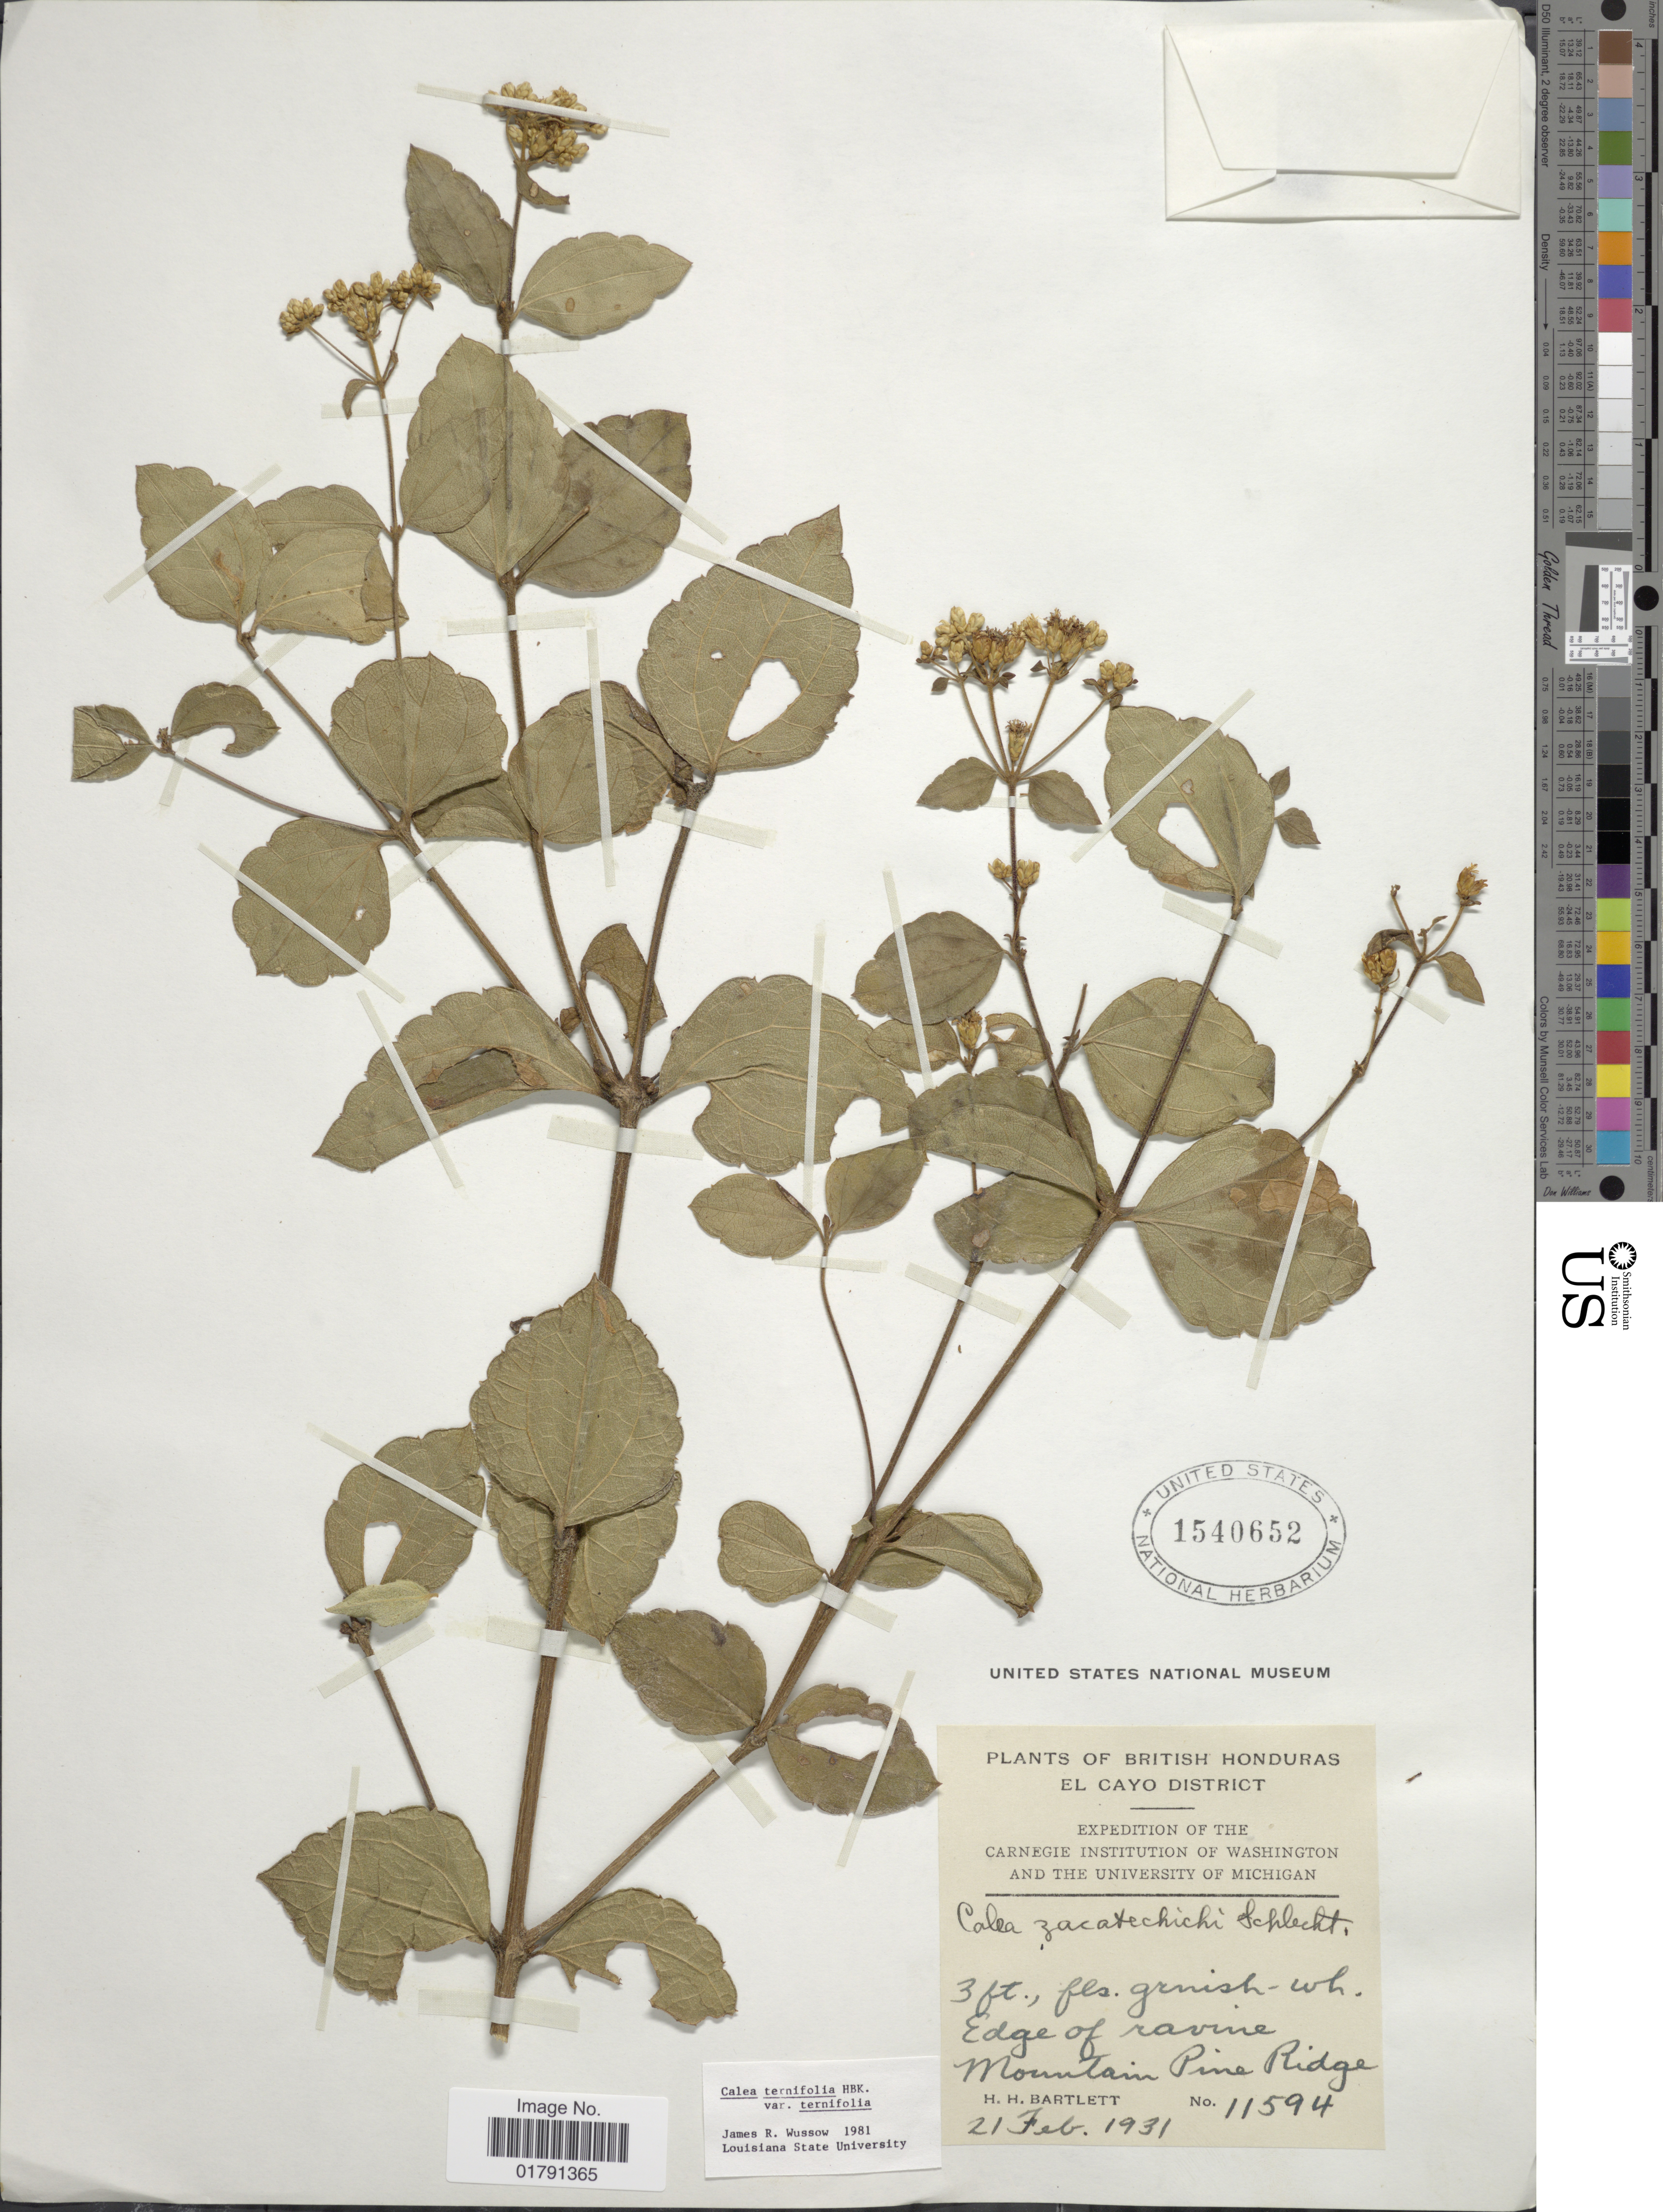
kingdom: Plantae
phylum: Tracheophyta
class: Magnoliopsida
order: Asterales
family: Asteraceae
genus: Calea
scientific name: Calea ternifolia Oliv., hom. illeg.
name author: Oliv.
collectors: H. H. Bartlett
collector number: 11594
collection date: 1931-02-21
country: Belize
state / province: Cayo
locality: British Honduras, Edge of ravine, Mountain Pine Ridge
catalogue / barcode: US 1540652